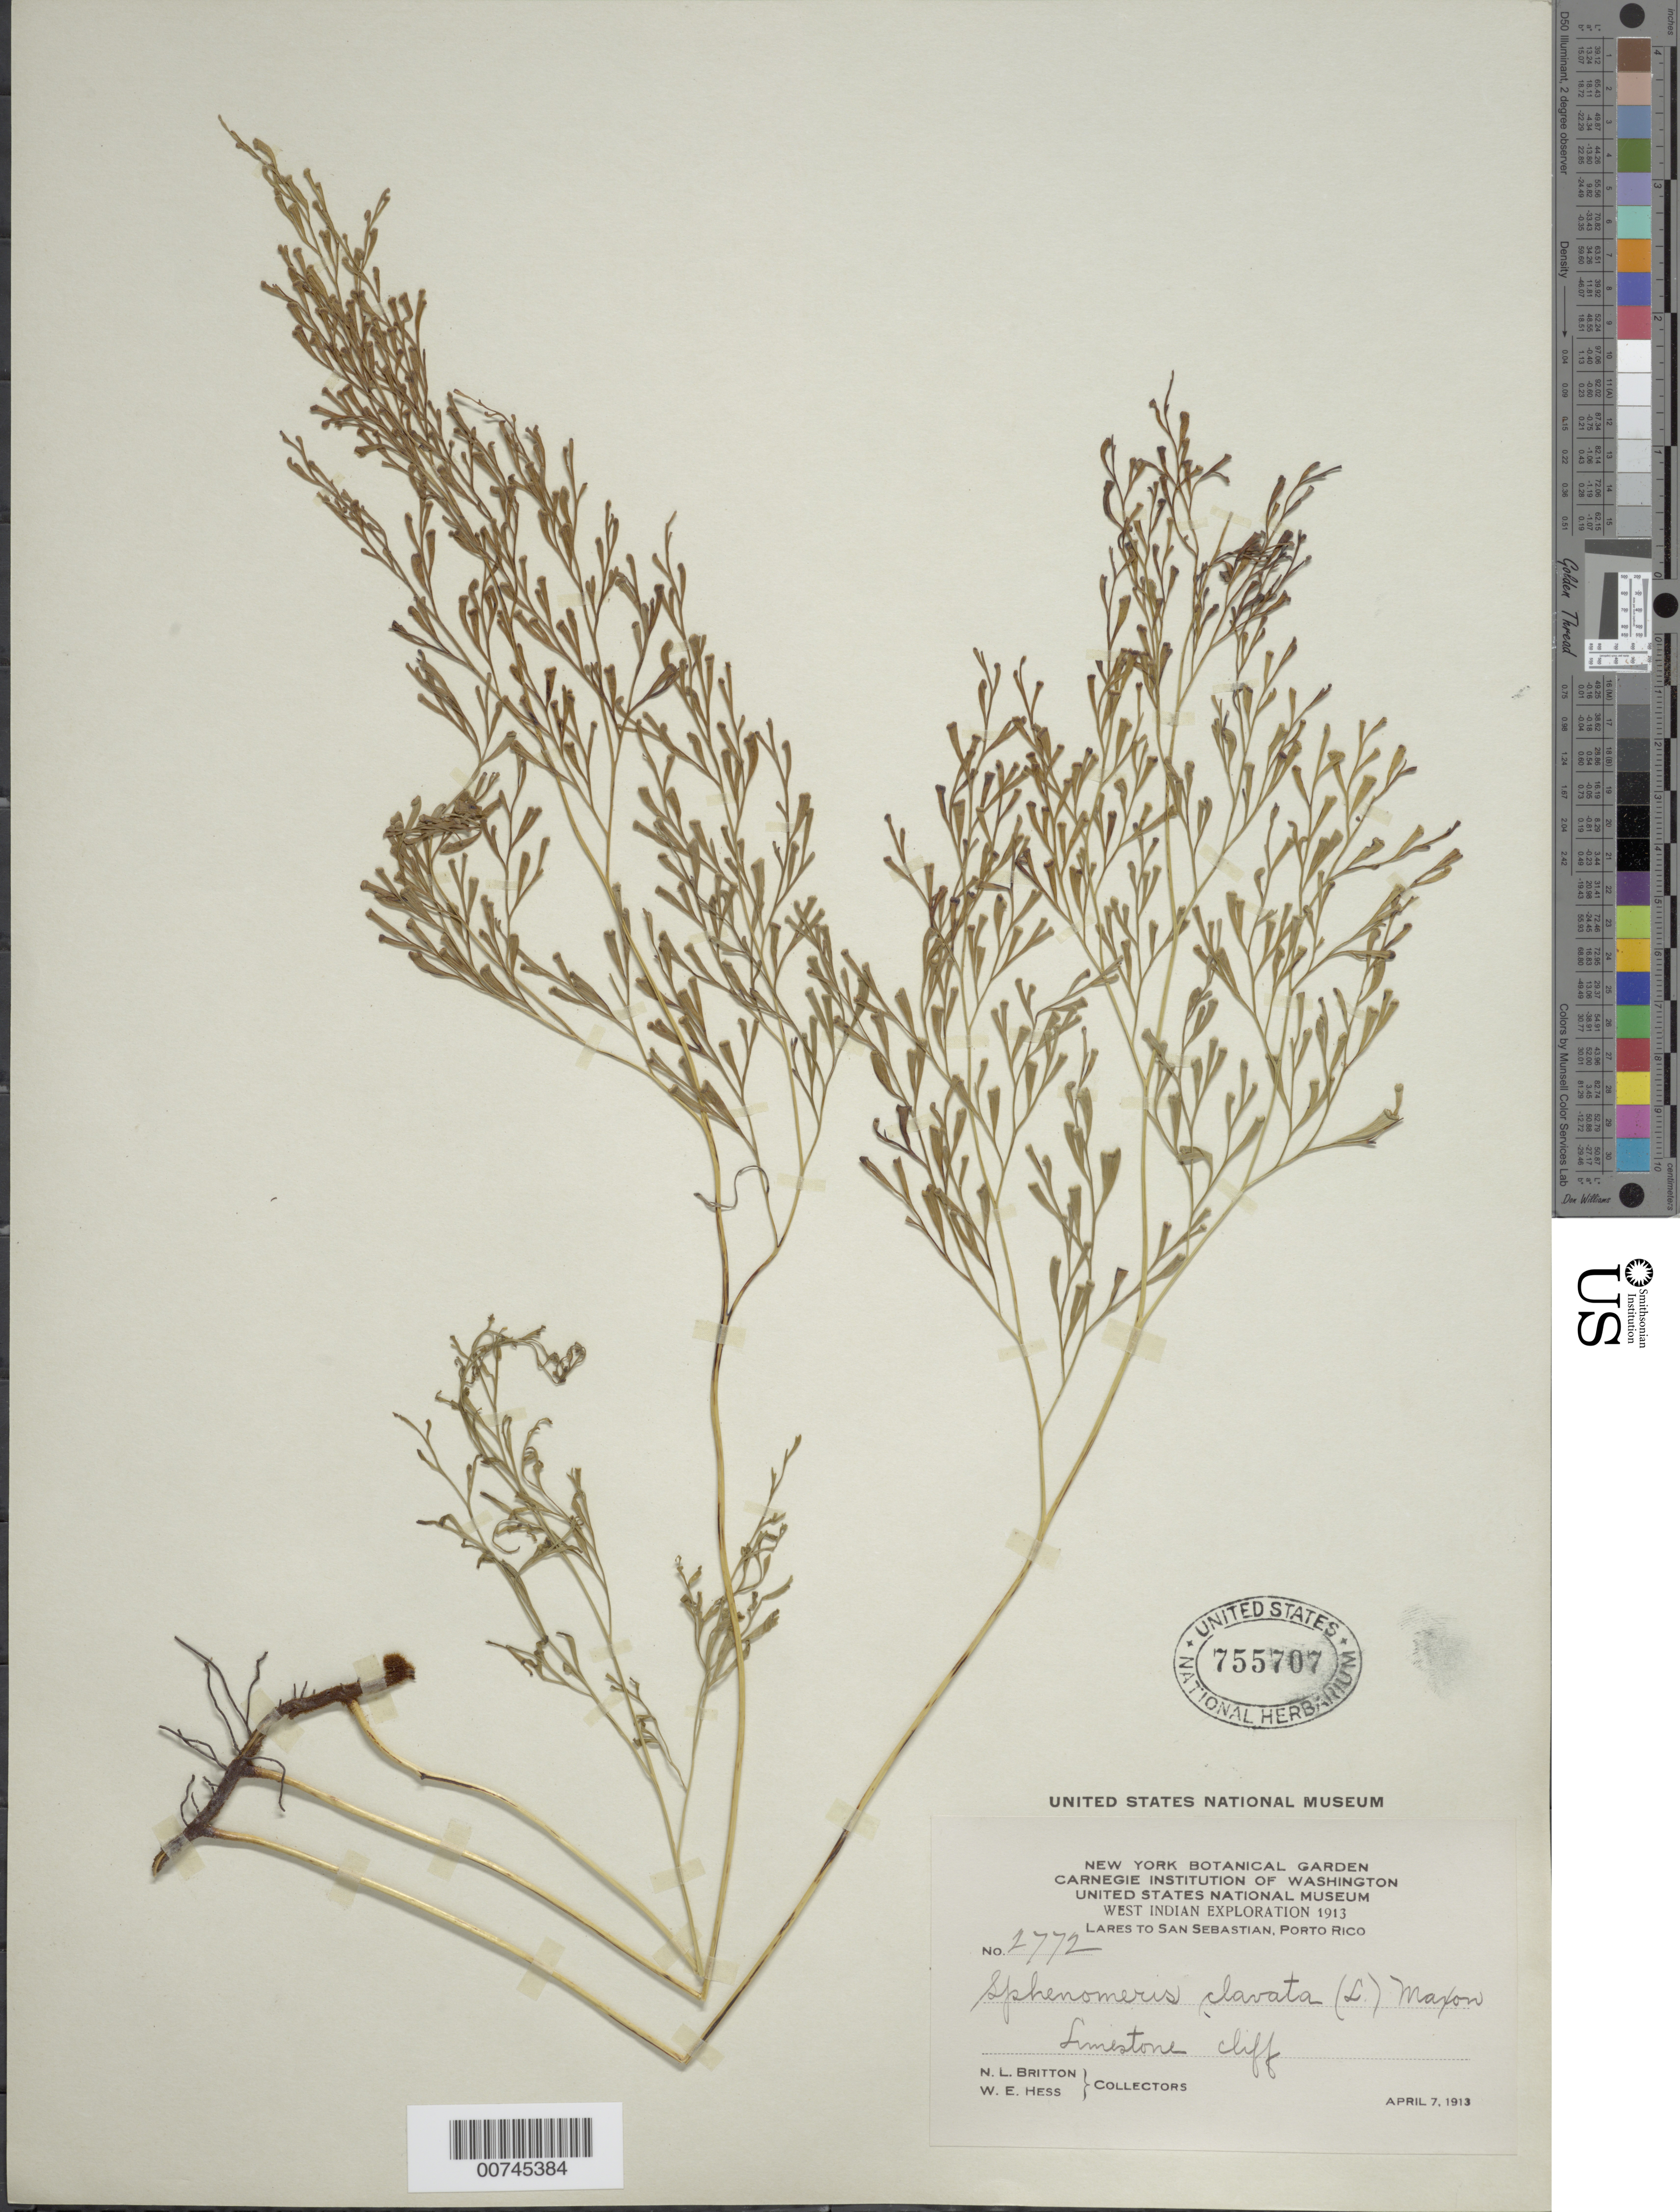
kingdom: Plantae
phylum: Tracheophyta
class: Polypodiopsida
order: Polypodiales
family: Lindsaeaceae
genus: Sphenomeris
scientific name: Sphenomeris clavata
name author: (L.) Maxon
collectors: N. Britton & W. Hess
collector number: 2772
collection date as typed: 07 Apr 1913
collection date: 1913-04-07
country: Puerto Rico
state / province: Lares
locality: Lares to San Sebastian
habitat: Limestone cliff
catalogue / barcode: US 755707